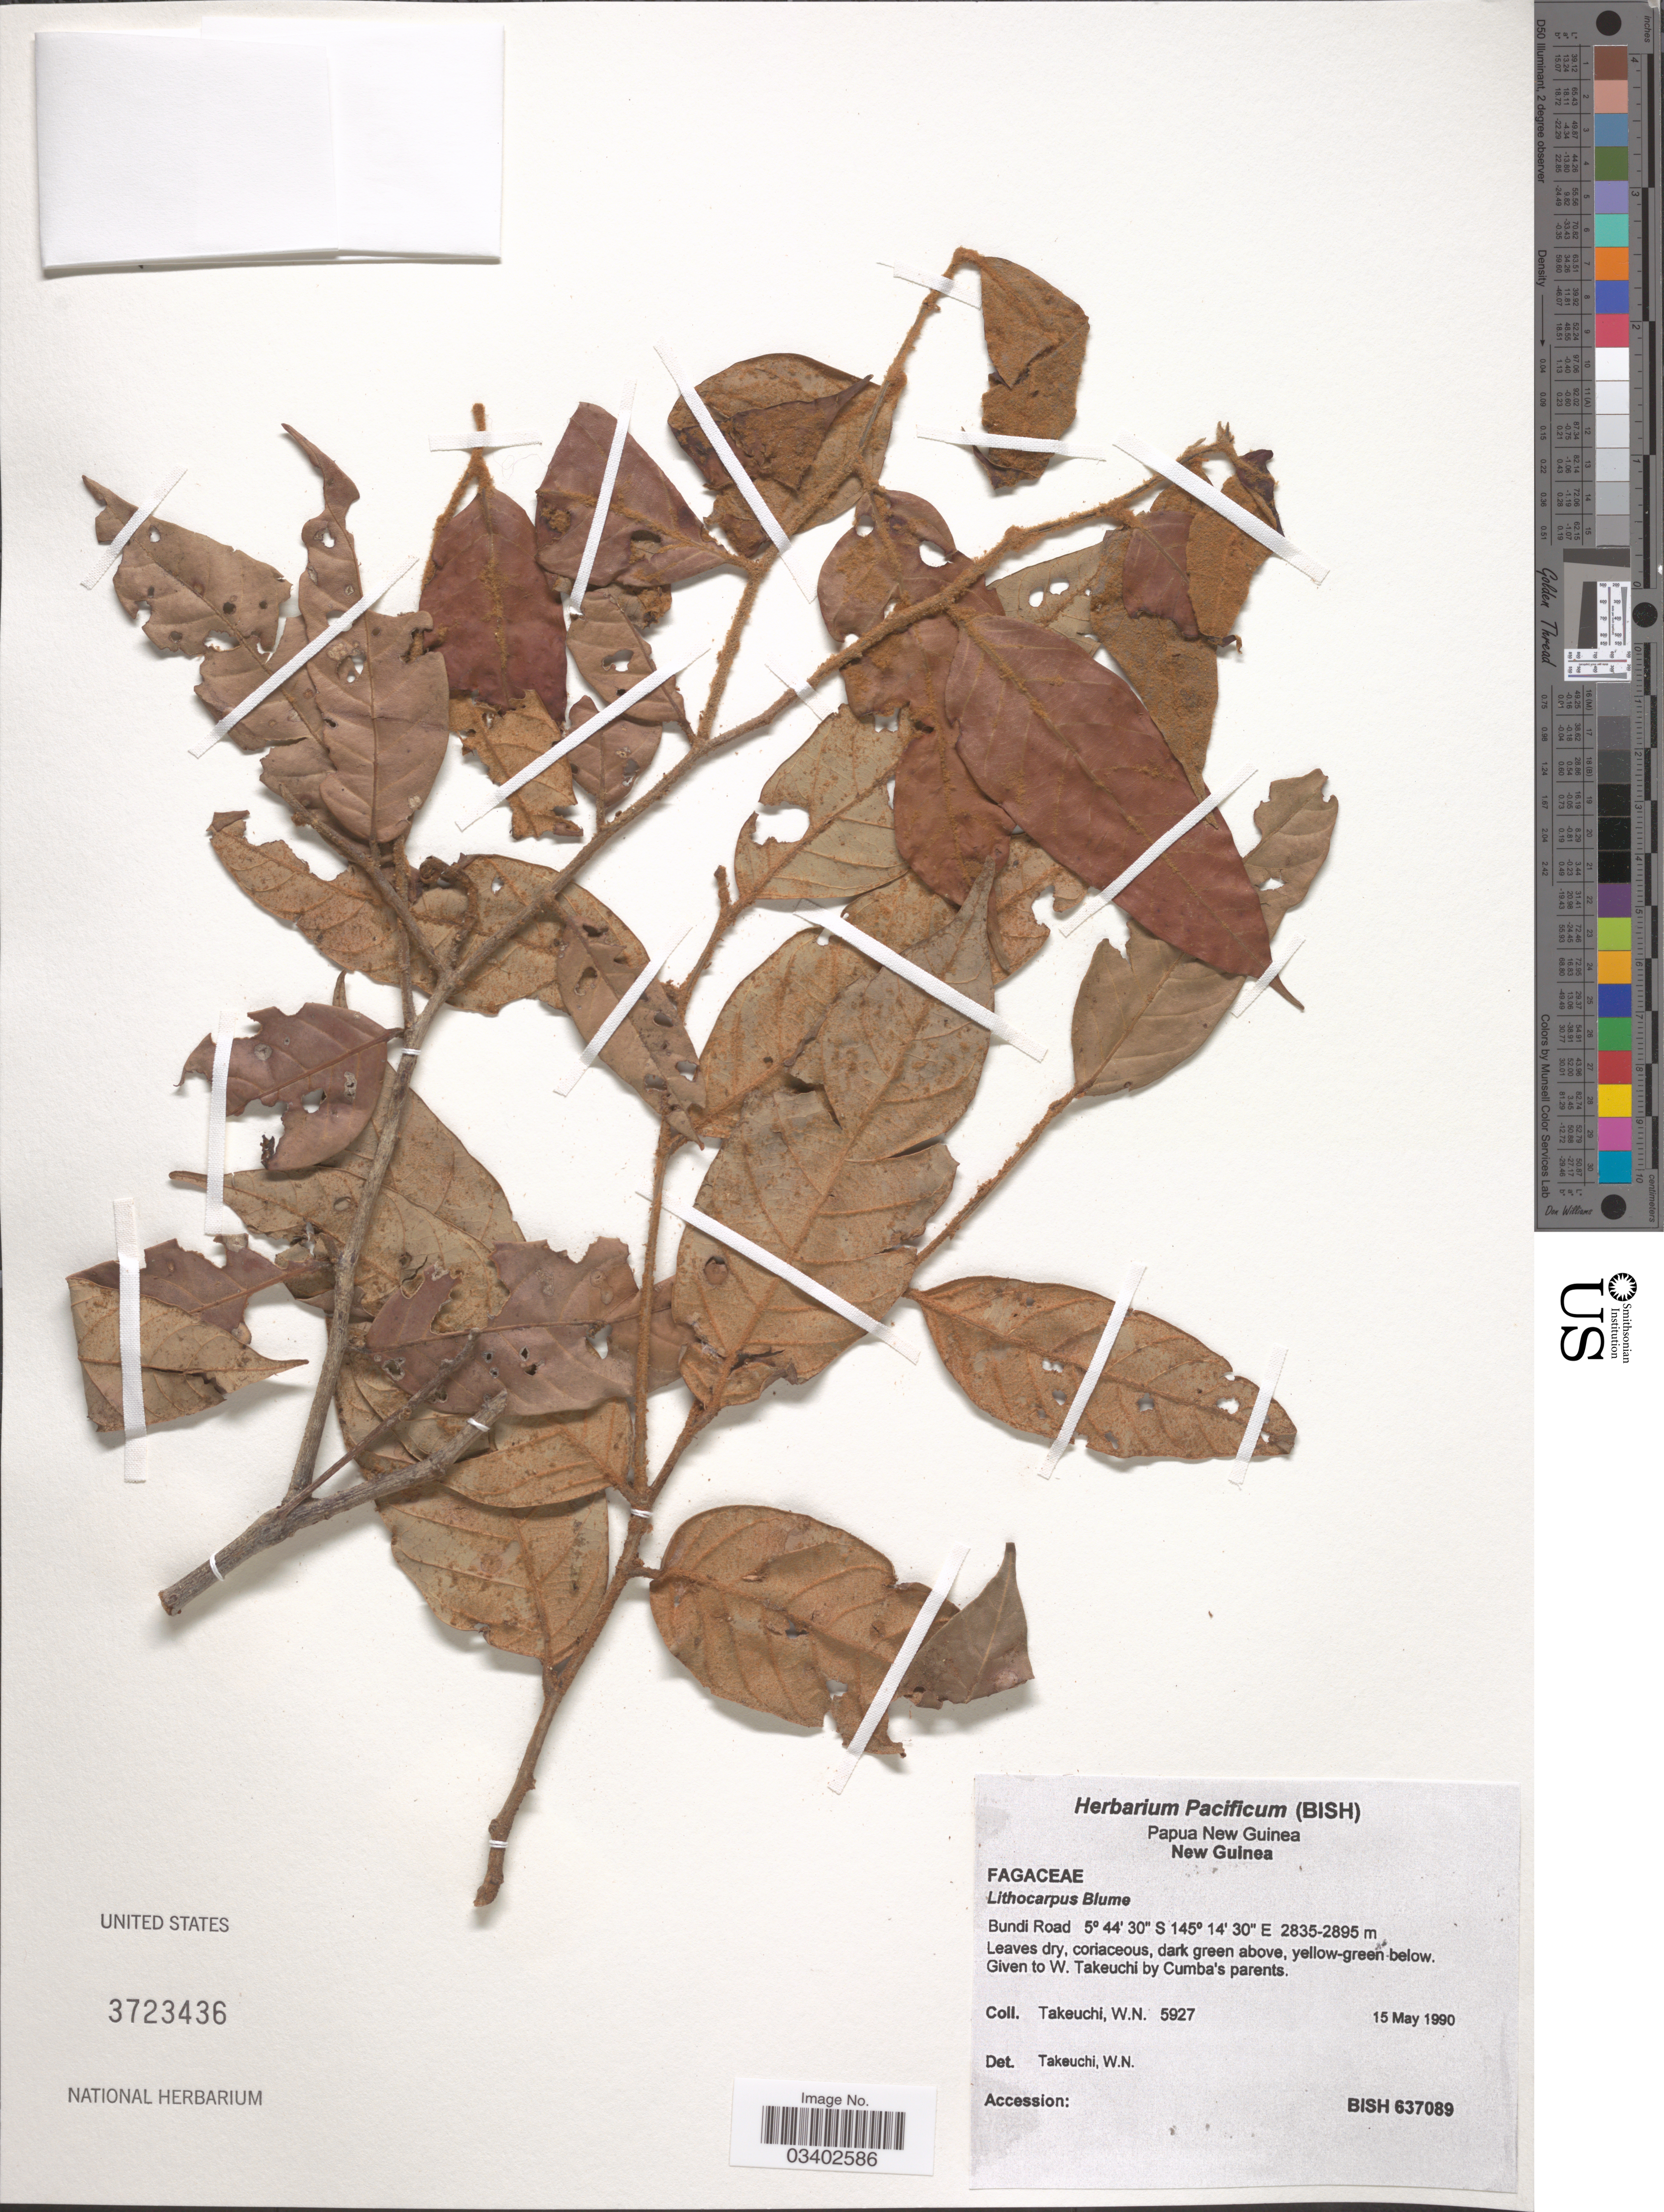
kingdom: Plantae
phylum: Tracheophyta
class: Magnoliopsida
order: Fagales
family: Fagaceae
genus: Lithocarpus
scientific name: Lithocarpus sp.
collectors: W. N. Takeuchi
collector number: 5927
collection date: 1990-05-15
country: Papua New Guinea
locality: New Guinea. Bundi Road.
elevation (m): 2835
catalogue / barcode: US 3723436